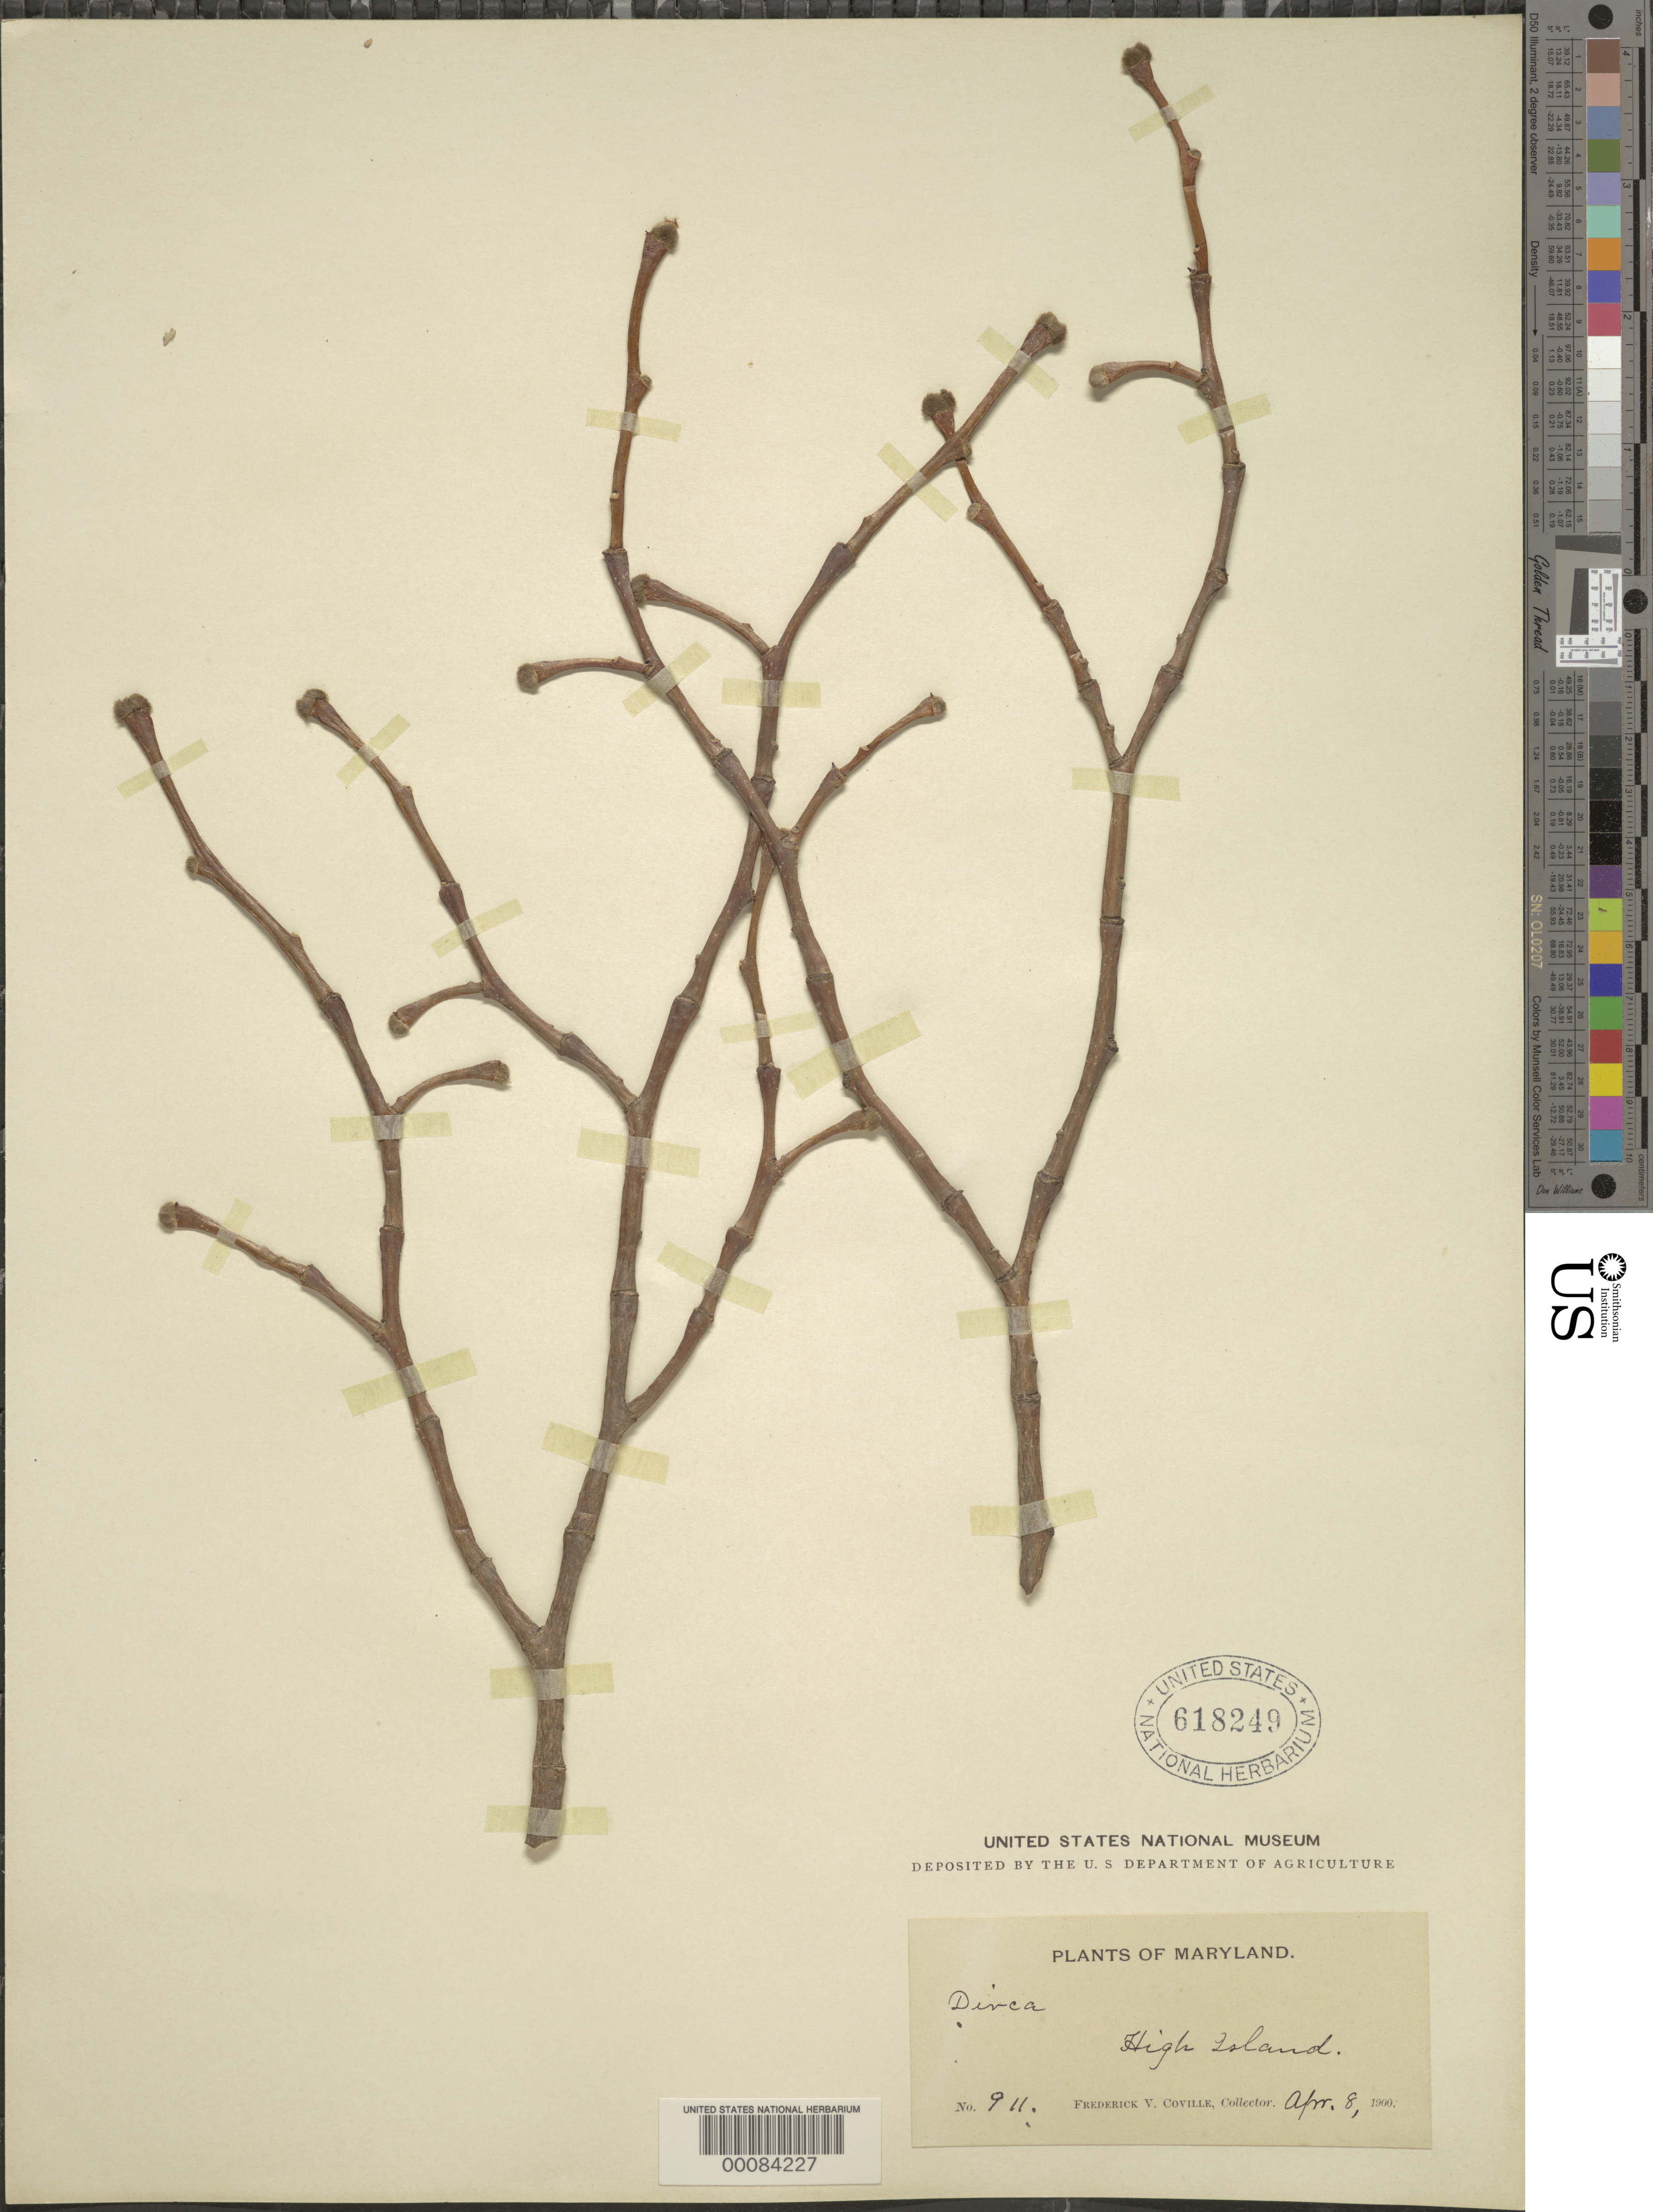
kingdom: Plantae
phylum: Tracheophyta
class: Magnoliopsida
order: Malvales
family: Thymelaeaceae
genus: Dirca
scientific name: Dirca palustris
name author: L.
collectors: F. V. Coville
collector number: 911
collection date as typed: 08 Apr 1900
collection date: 1900-04-08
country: United States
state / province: Maryland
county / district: Montgomery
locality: High Island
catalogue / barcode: US 618249